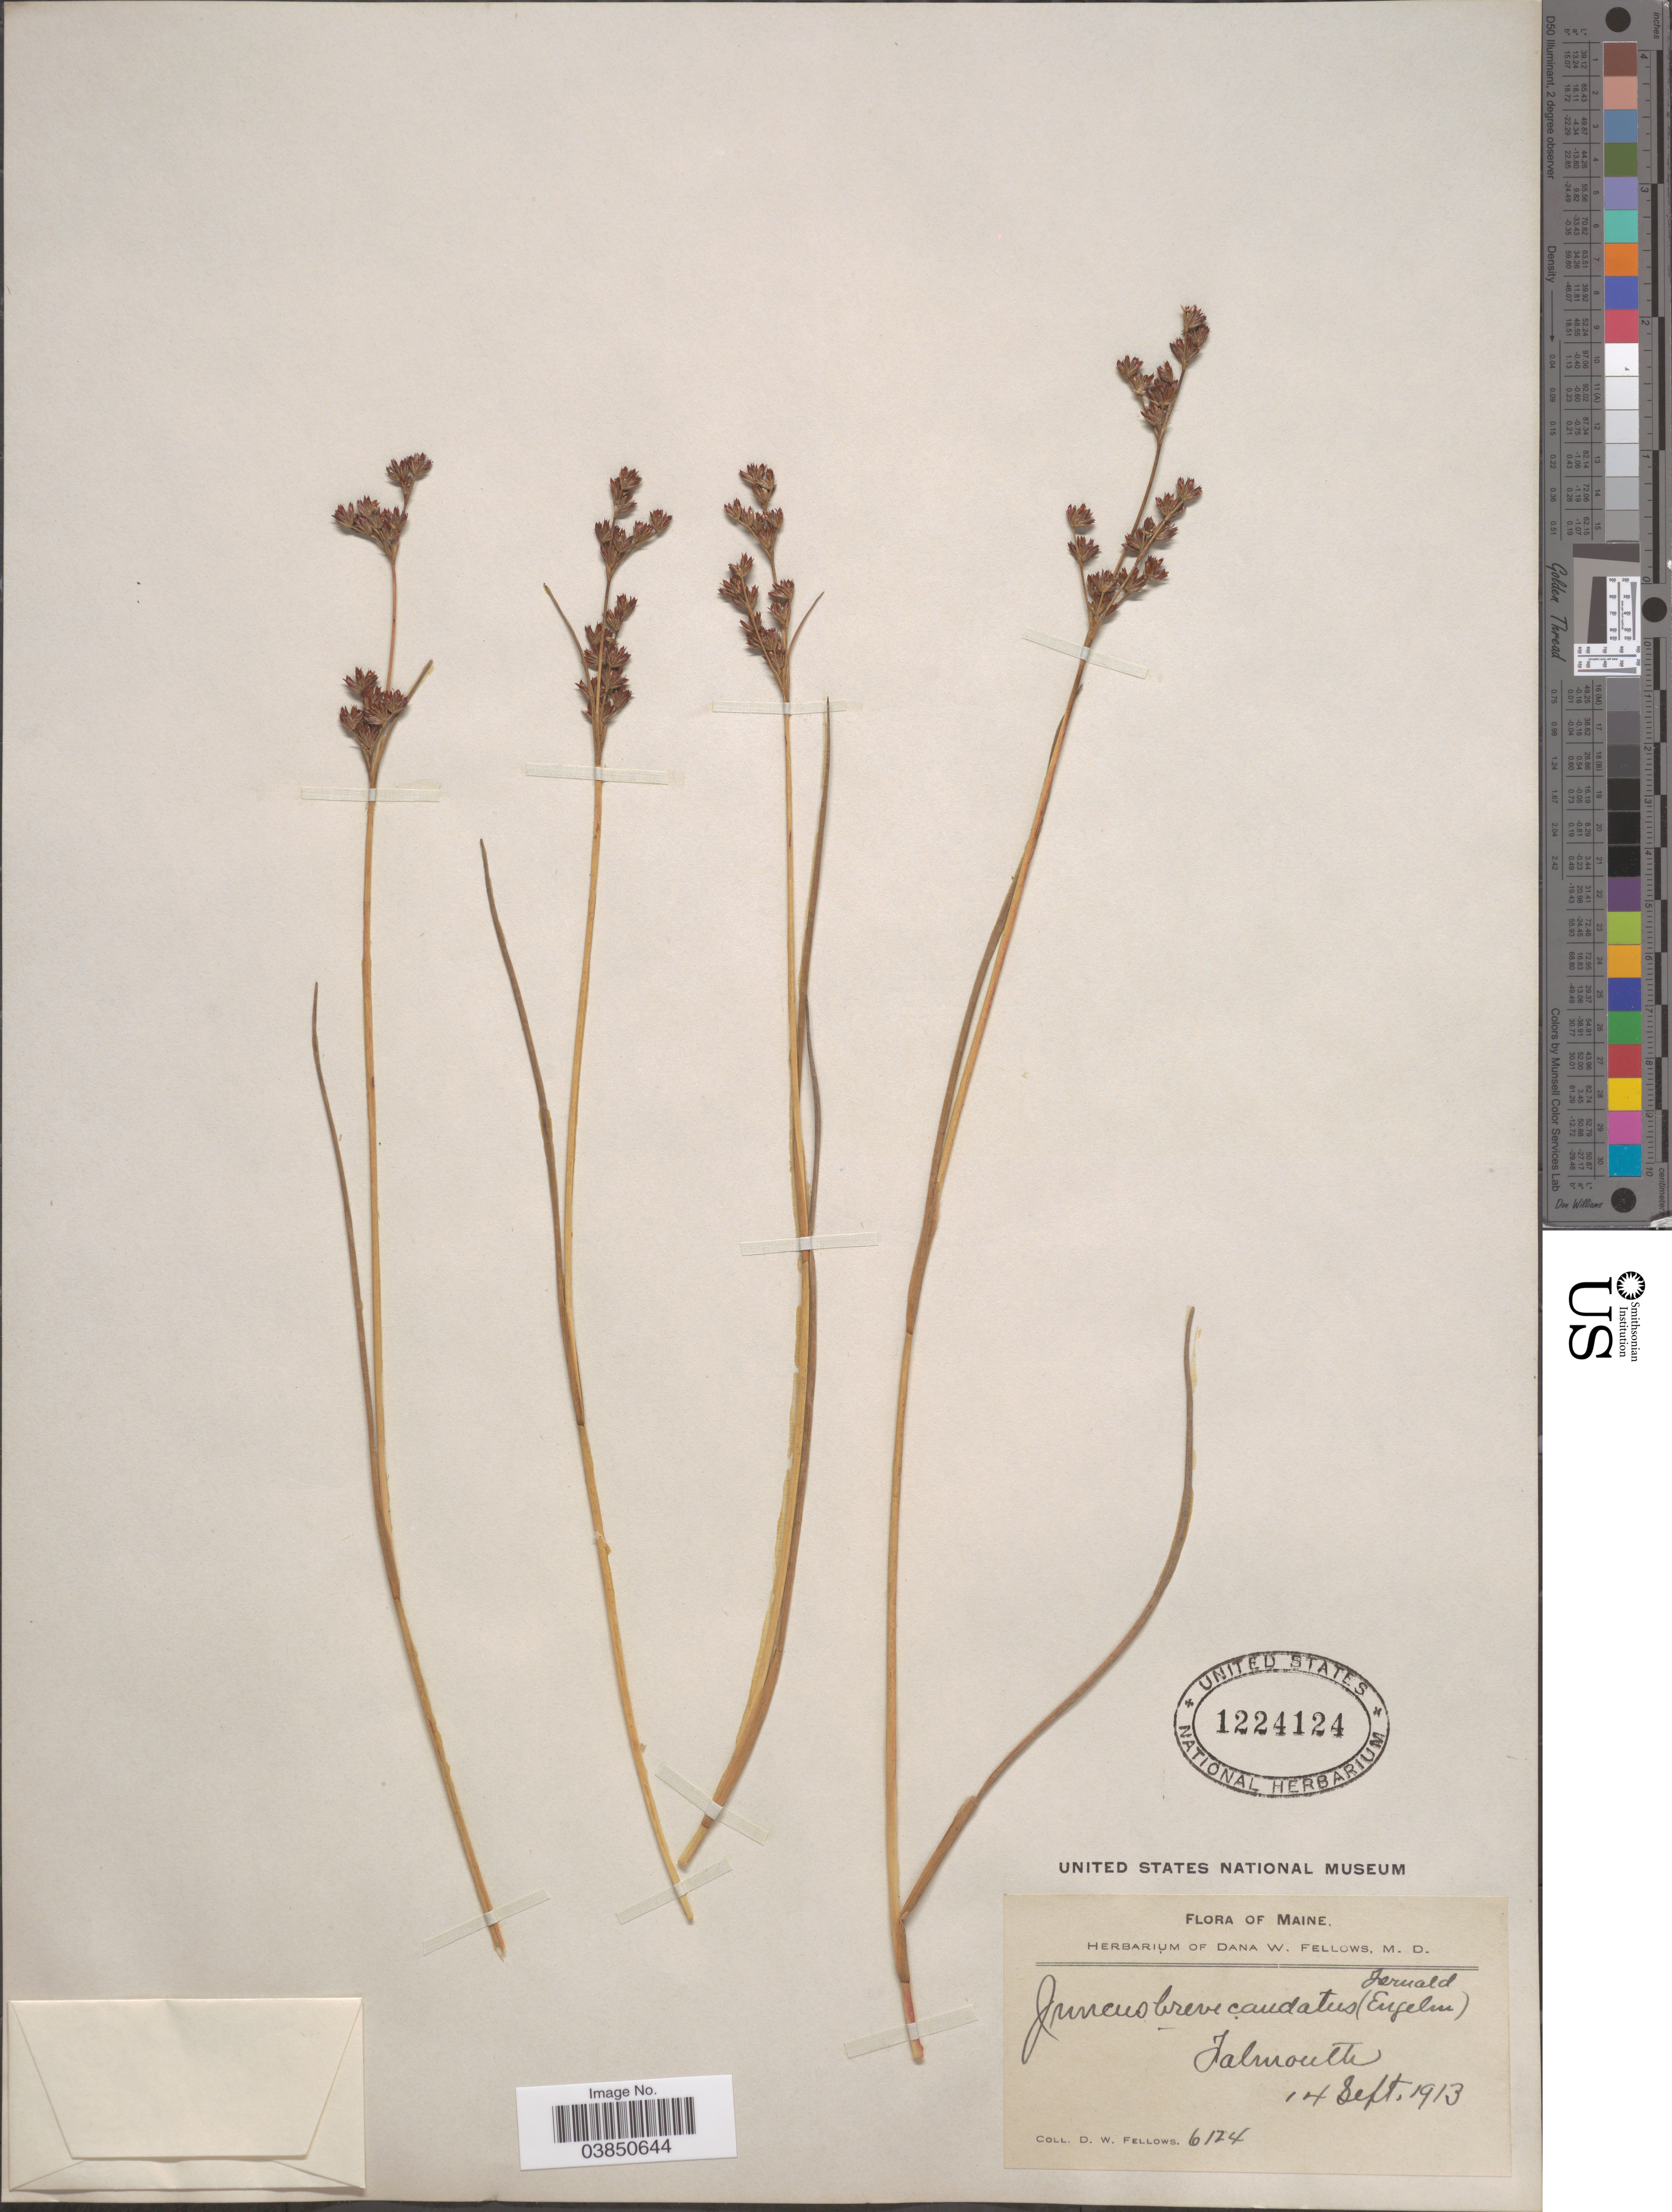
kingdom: Plantae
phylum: Tracheophyta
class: Liliopsida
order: Poales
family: Juncaceae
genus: Juncus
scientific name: Juncus brevicaudatus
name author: (Engelm.) Fernald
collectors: D. W. Fellows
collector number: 6124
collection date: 1913-09-14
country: United States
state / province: Maine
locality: Falmouth.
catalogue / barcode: US 1224124